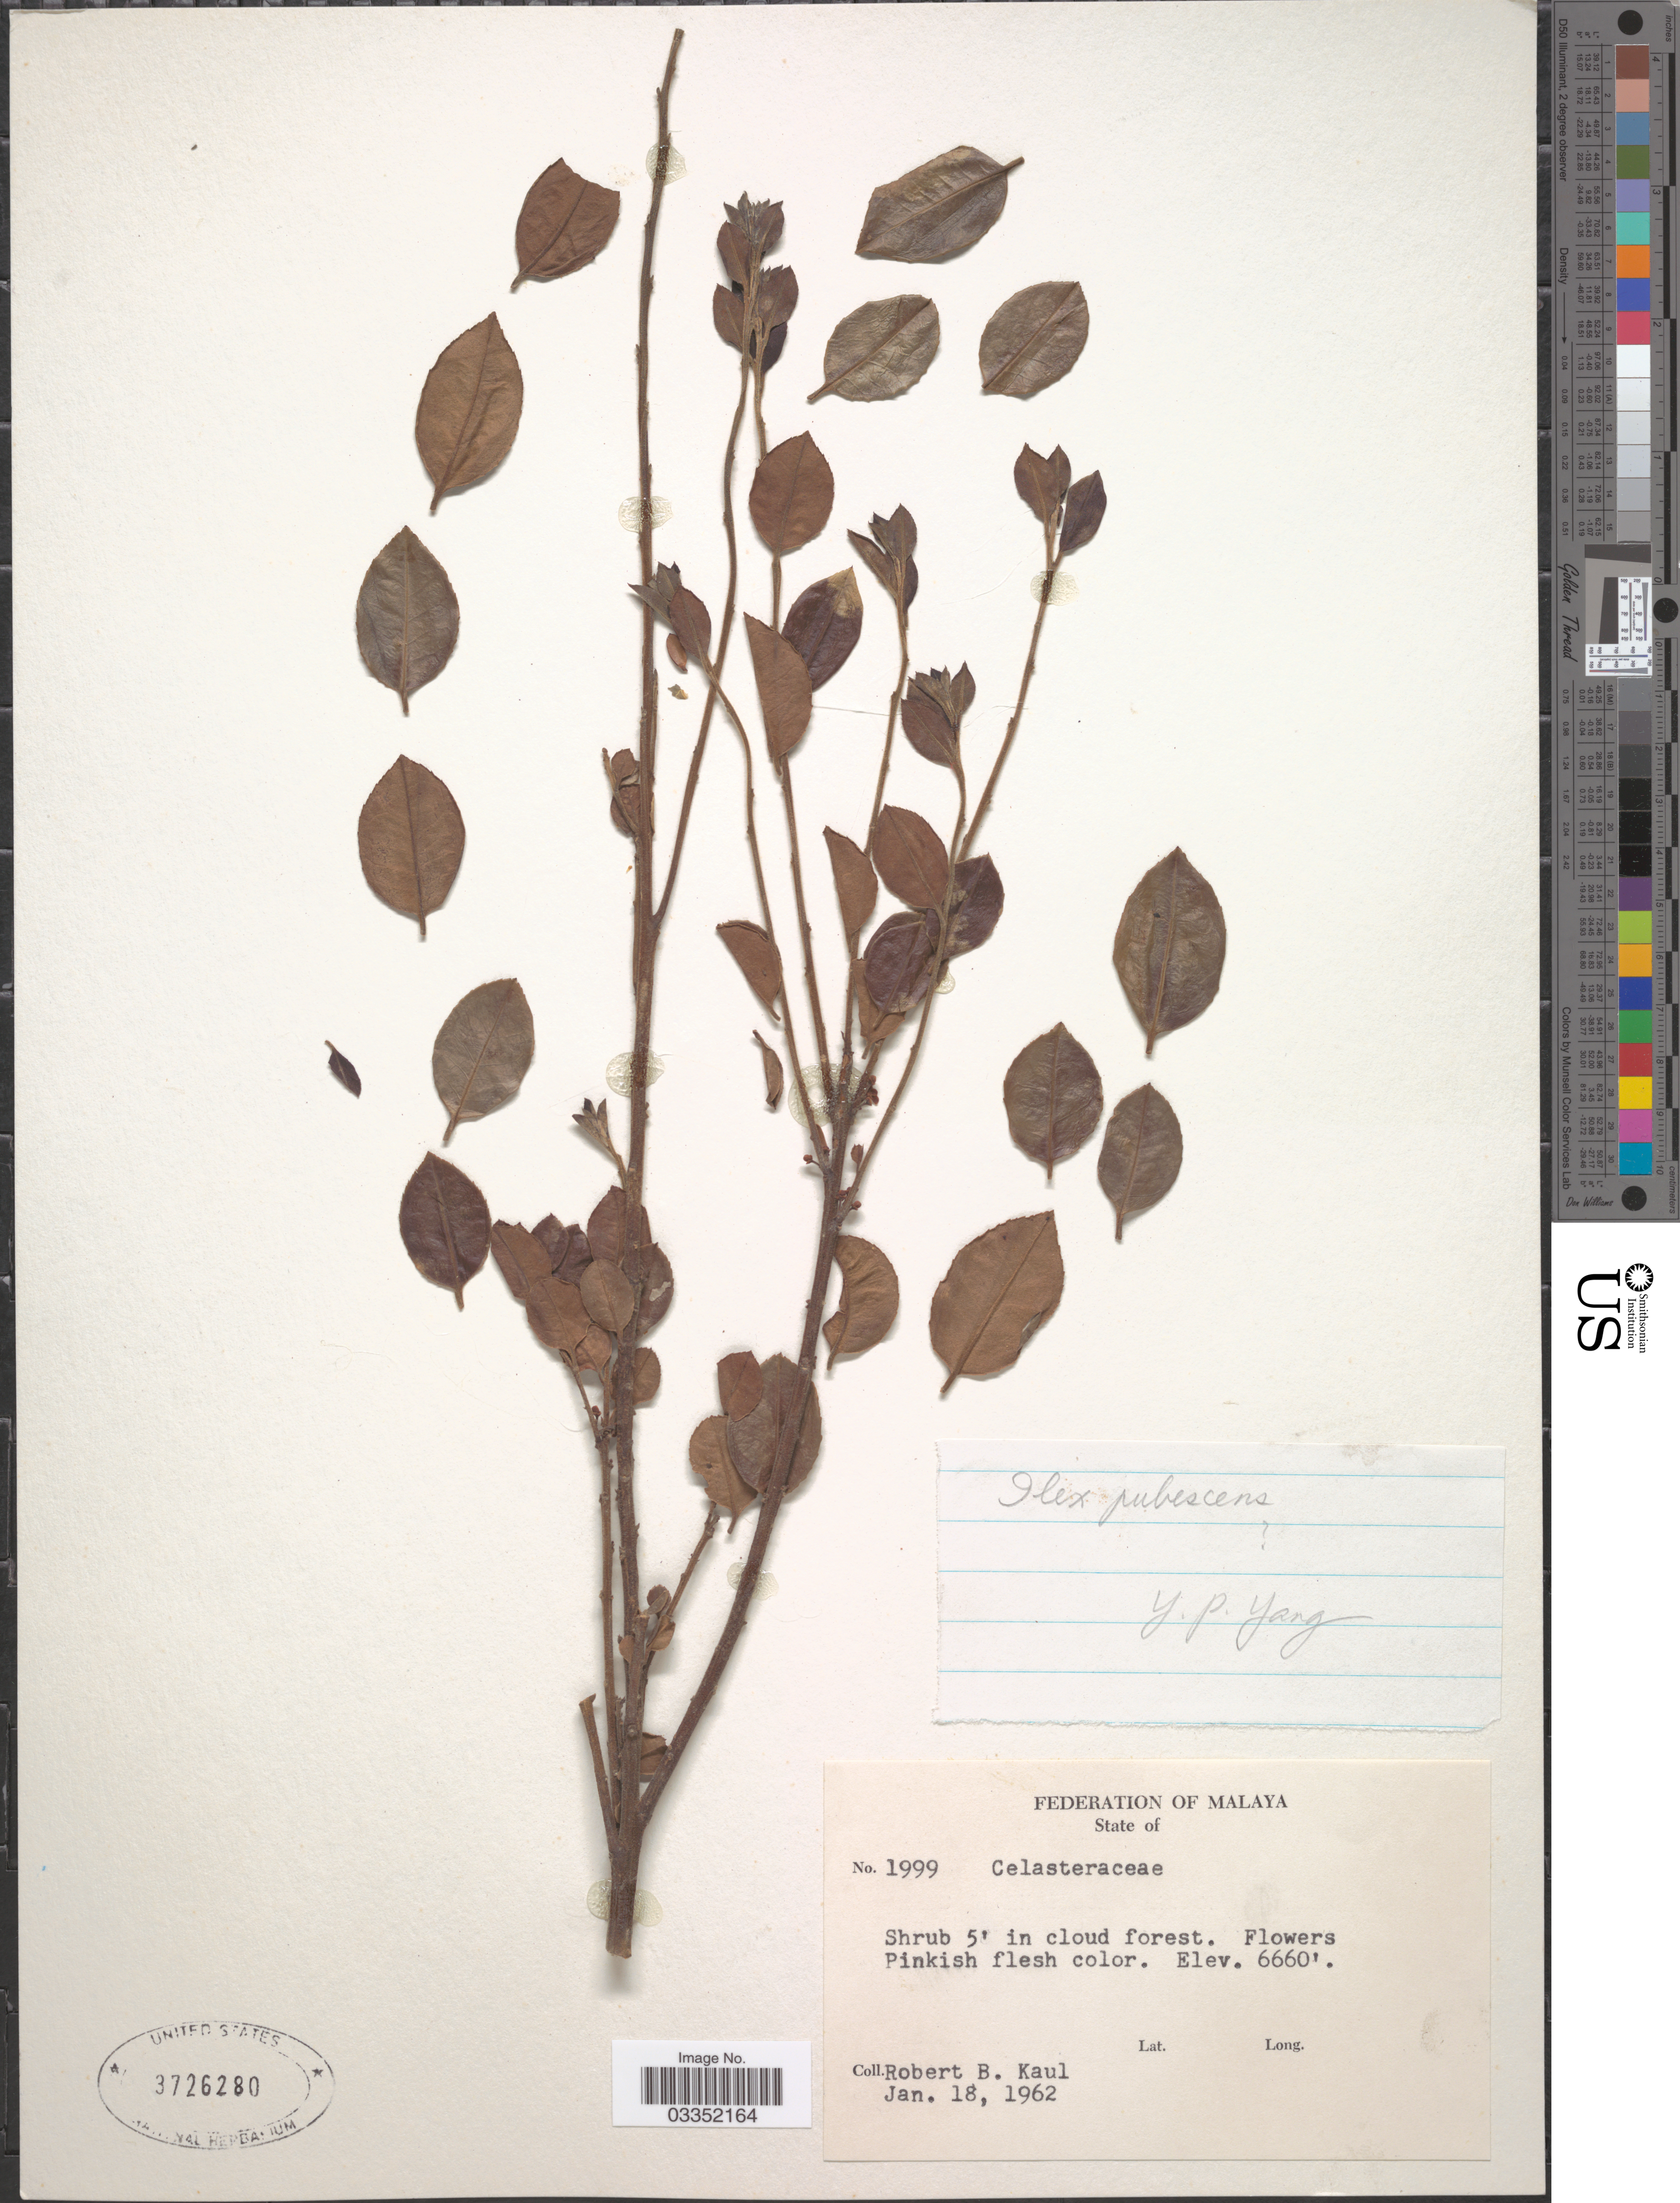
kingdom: Plantae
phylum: Tracheophyta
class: Magnoliopsida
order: Aquifoliales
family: Aquifoliaceae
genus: Ilex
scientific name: Ilex pubescens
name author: Hook. & Arn.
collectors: R. Kaul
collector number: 1999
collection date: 1962-01-18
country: Malaysia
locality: Federation of Malaya.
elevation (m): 2030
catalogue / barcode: US 3726280